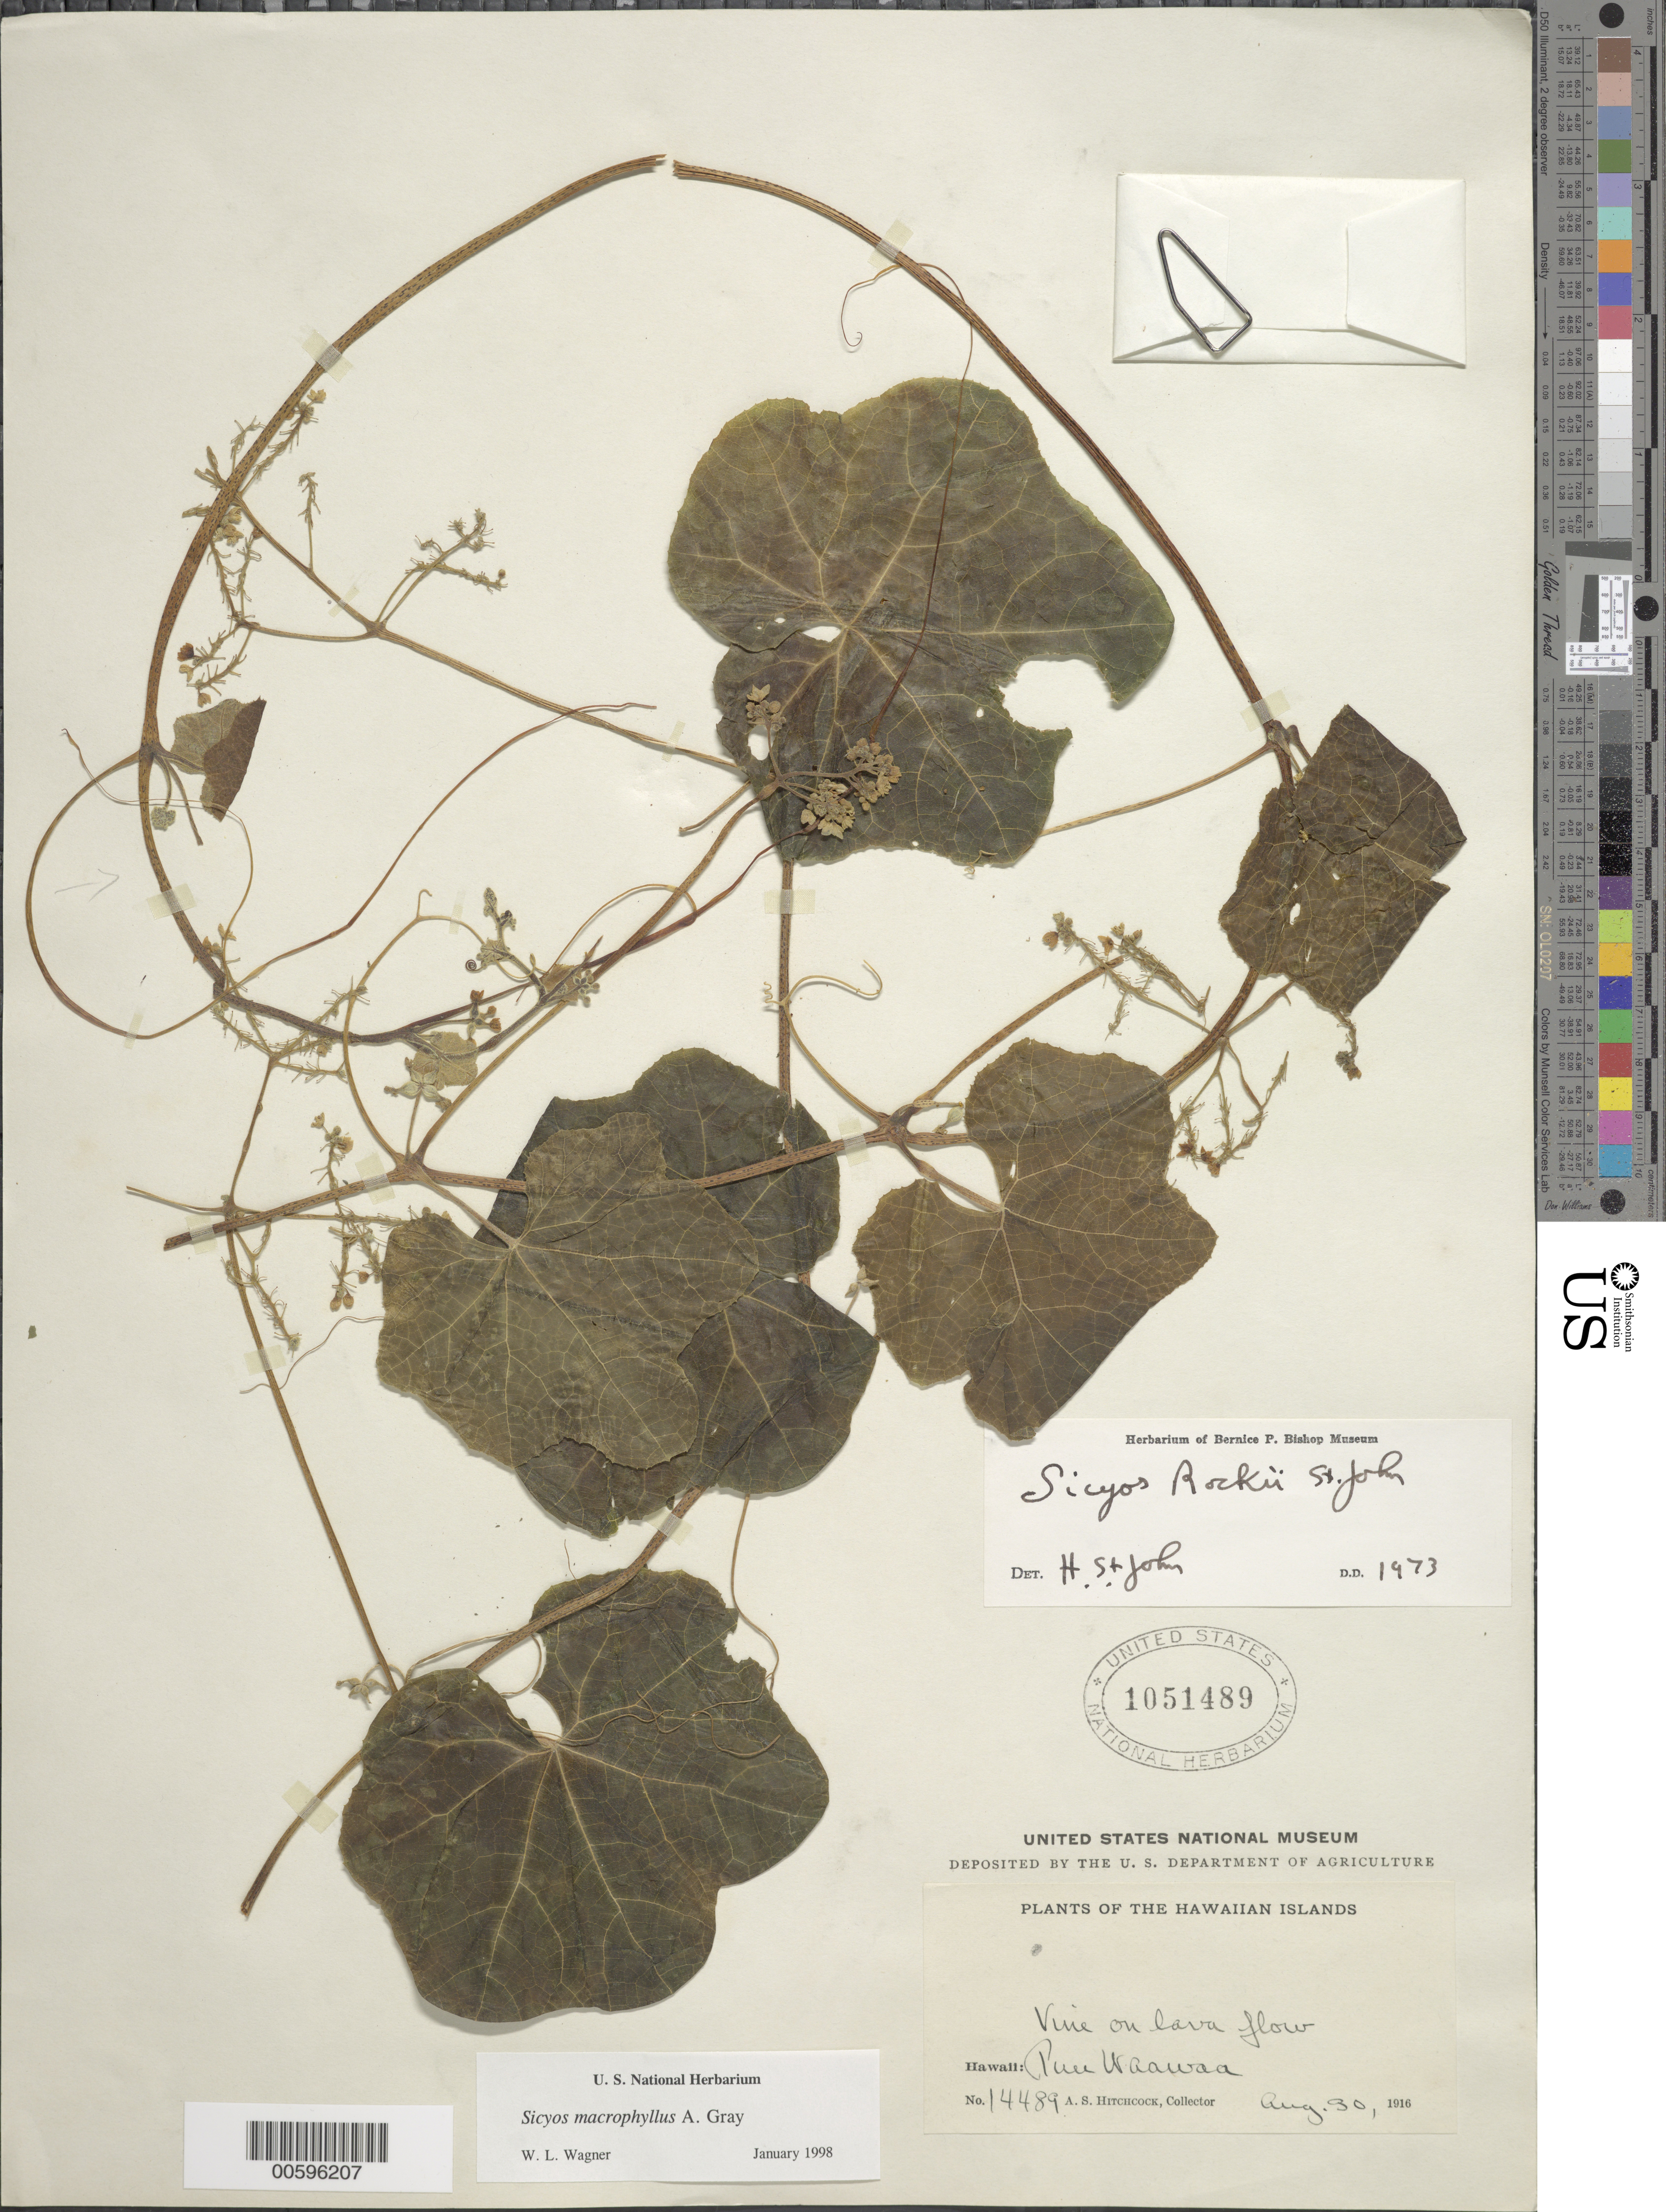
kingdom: Plantae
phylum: Tracheophyta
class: Magnoliopsida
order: Cucurbitales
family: Cucurbitaceae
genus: Sicyos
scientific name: Sicyos macrophyllus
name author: A. Gray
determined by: Wagner, W. L., (BOT), Smithsonian Institution - National Museum of Natural History (UNITED STATES)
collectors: A. S. Hitchcock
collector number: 14489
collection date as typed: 30 Aug 1916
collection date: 1916-08-30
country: United States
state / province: Hawaii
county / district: Hawaii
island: Hawaii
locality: Puu Waawaa.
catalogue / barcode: US 1051489